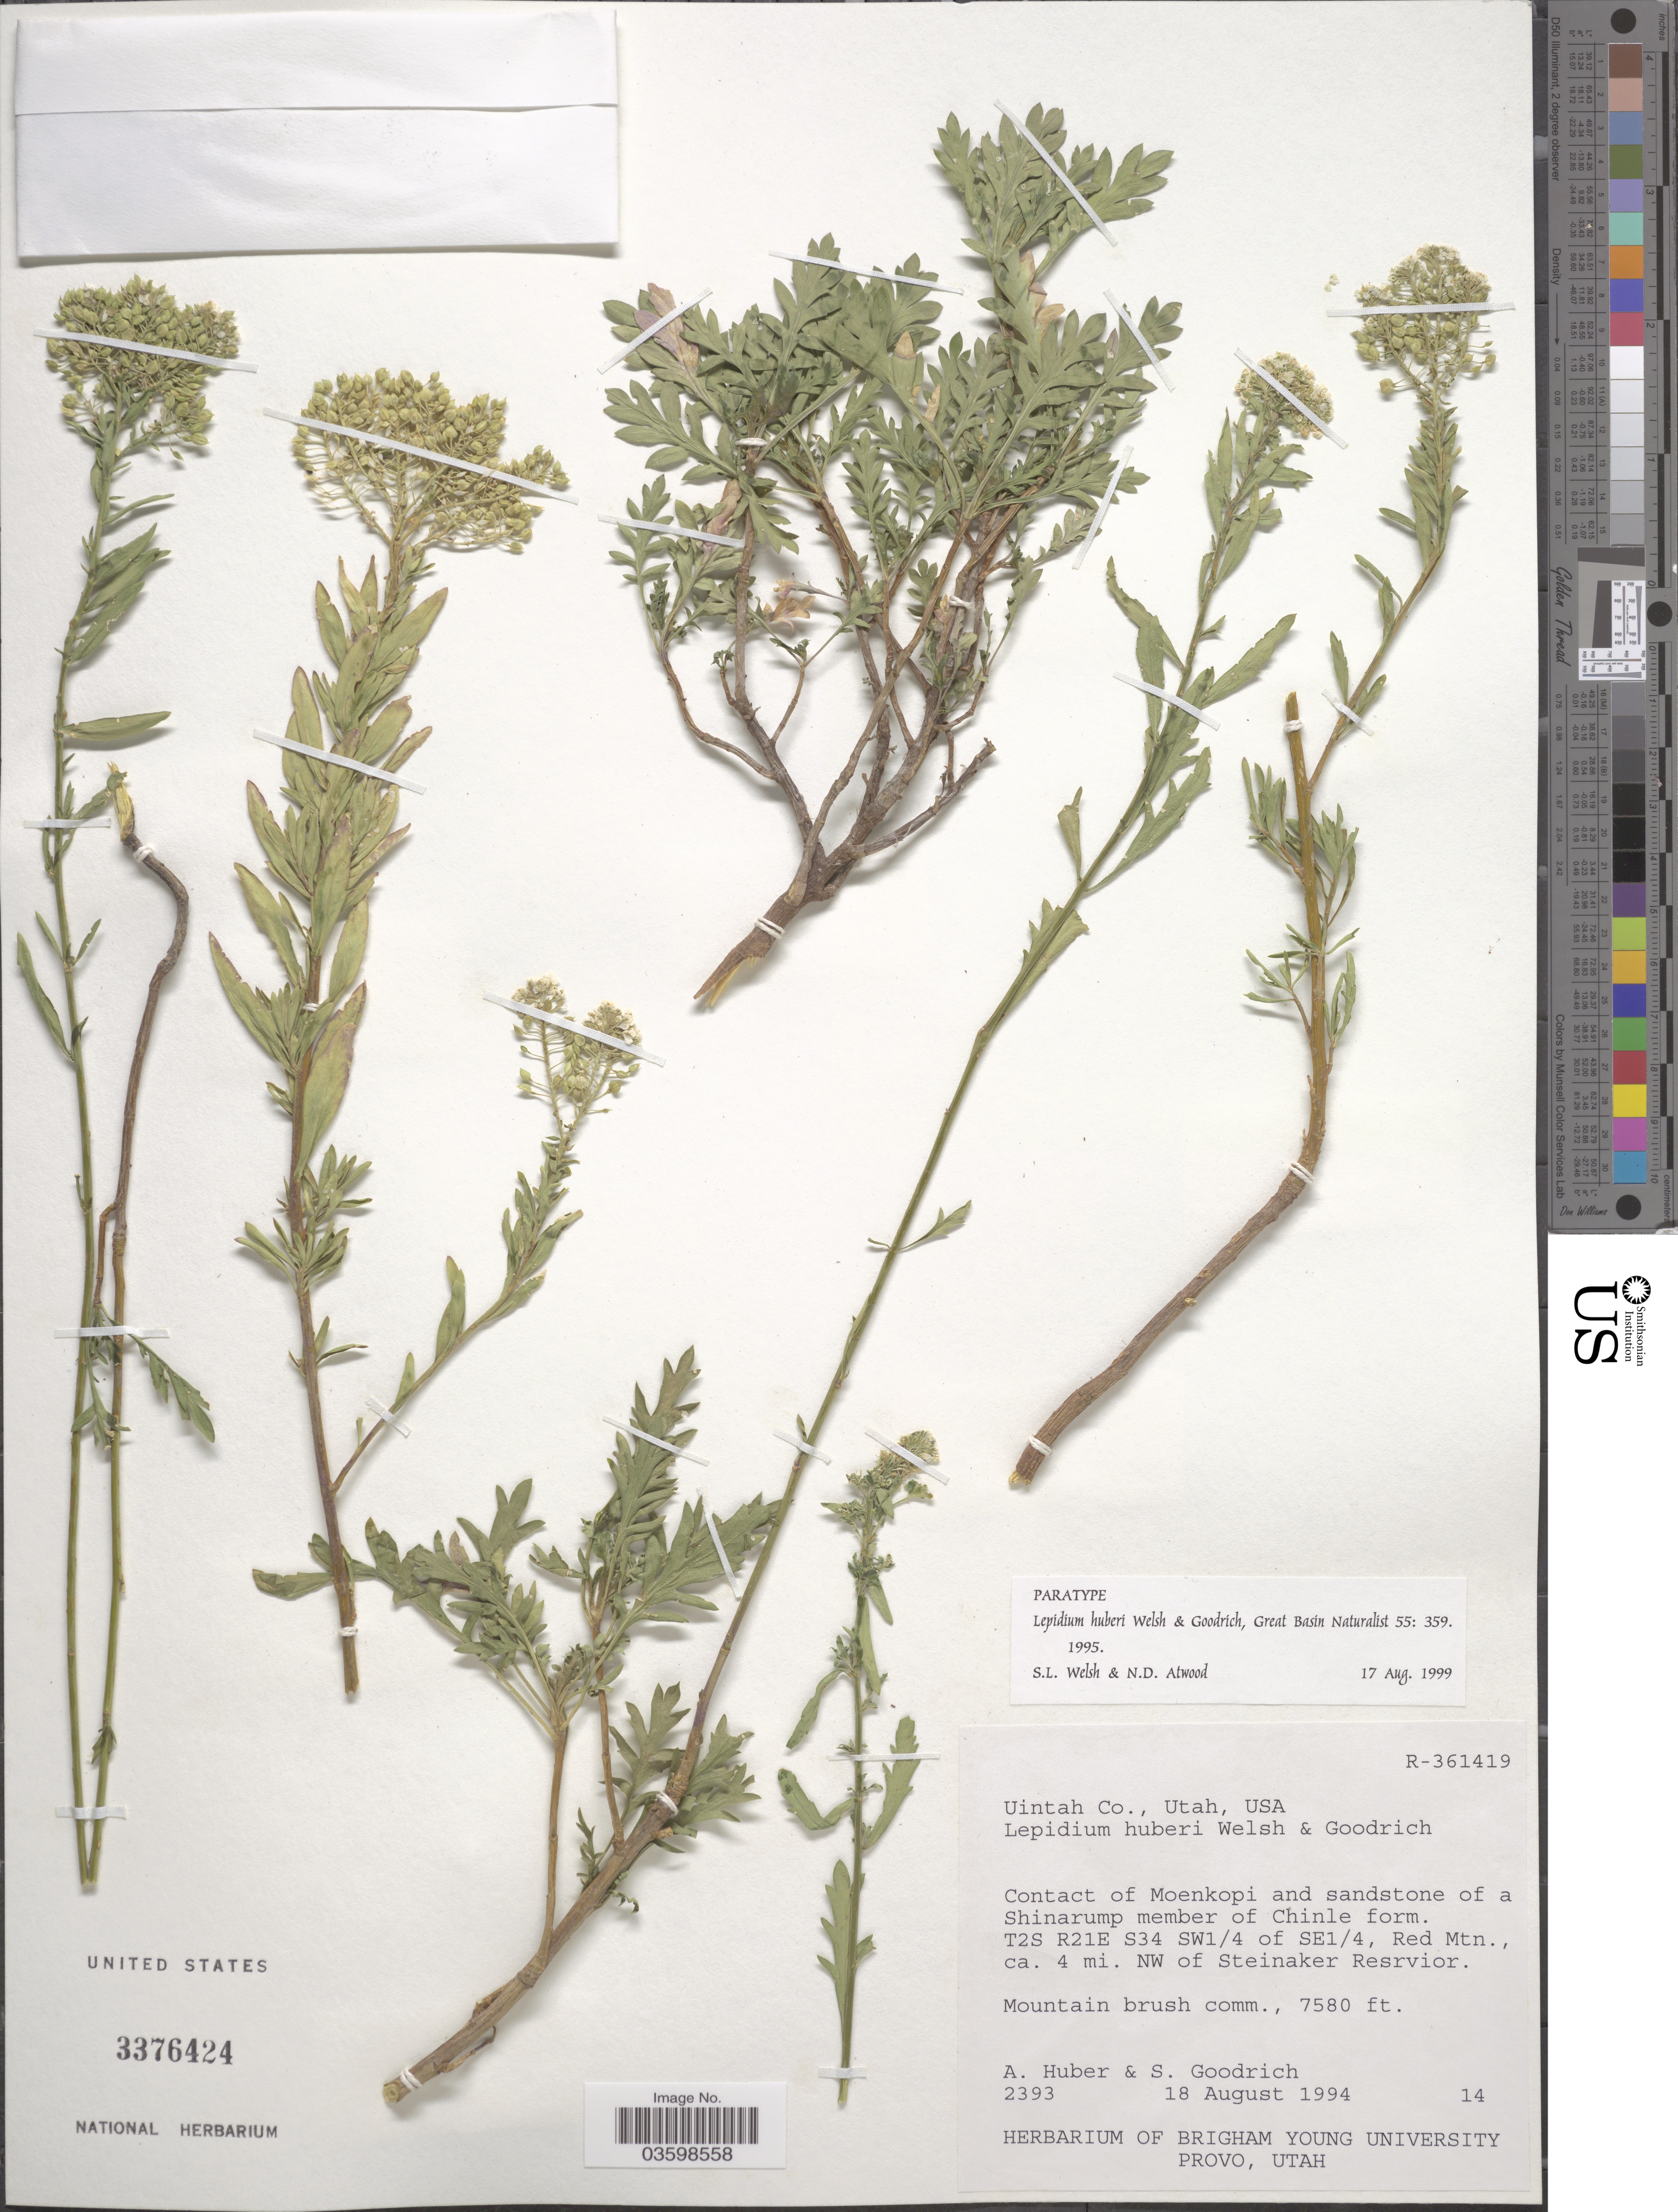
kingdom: Plantae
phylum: Tracheophyta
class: Magnoliopsida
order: Brassicales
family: Brassicaceae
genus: Lepidium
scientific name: Lepidium huberi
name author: S.L. Welsh & Goodrich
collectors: A. Huber & S. Goodrich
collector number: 2393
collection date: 1994-08-18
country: United States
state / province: Utah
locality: Uintah Co. T2S R21E S34 SW¼ of SE¼, Red Mtn., ca. 4 mi. NW of Steinaker Resrvior.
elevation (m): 2310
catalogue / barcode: US 3376424